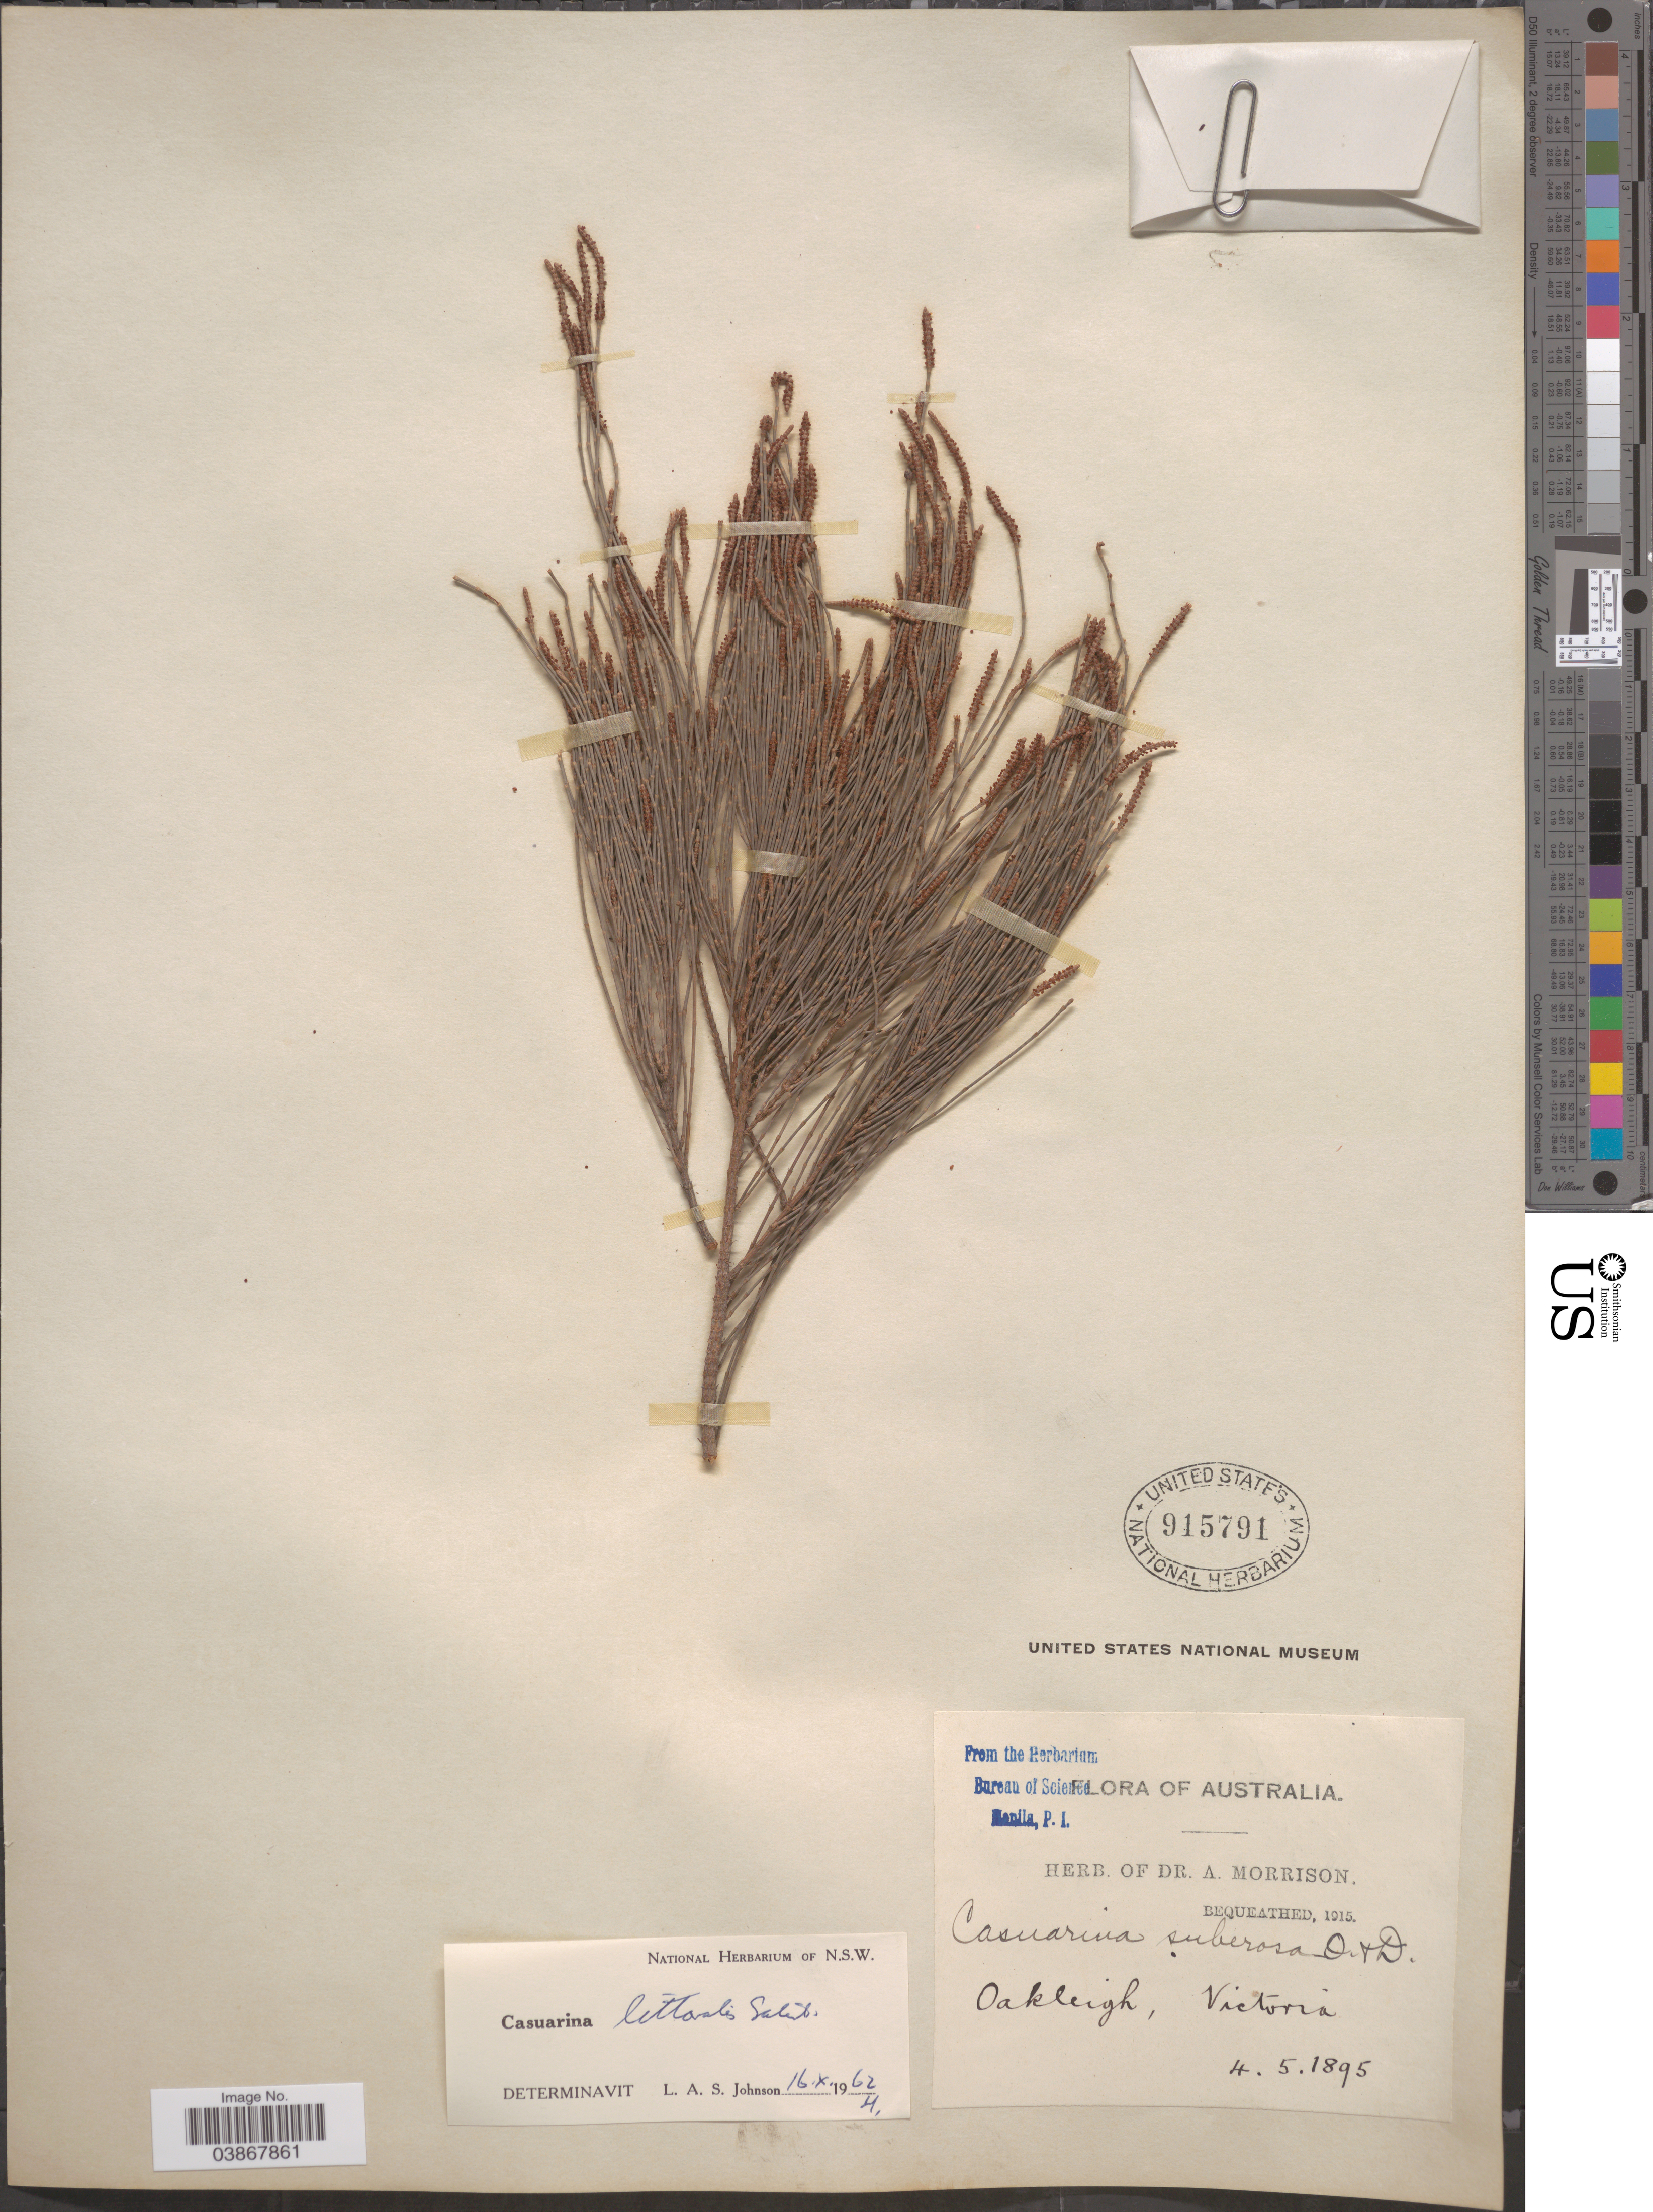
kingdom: Plantae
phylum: Tracheophyta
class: Magnoliopsida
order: Fagales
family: Casuarinaceae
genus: Casuarina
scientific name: Casuarina littoralis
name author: Salisb.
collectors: ex herb. Dr. A. Morrison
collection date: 1895-05-04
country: Australia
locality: Oakleigh, Victoria.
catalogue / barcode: US 915791